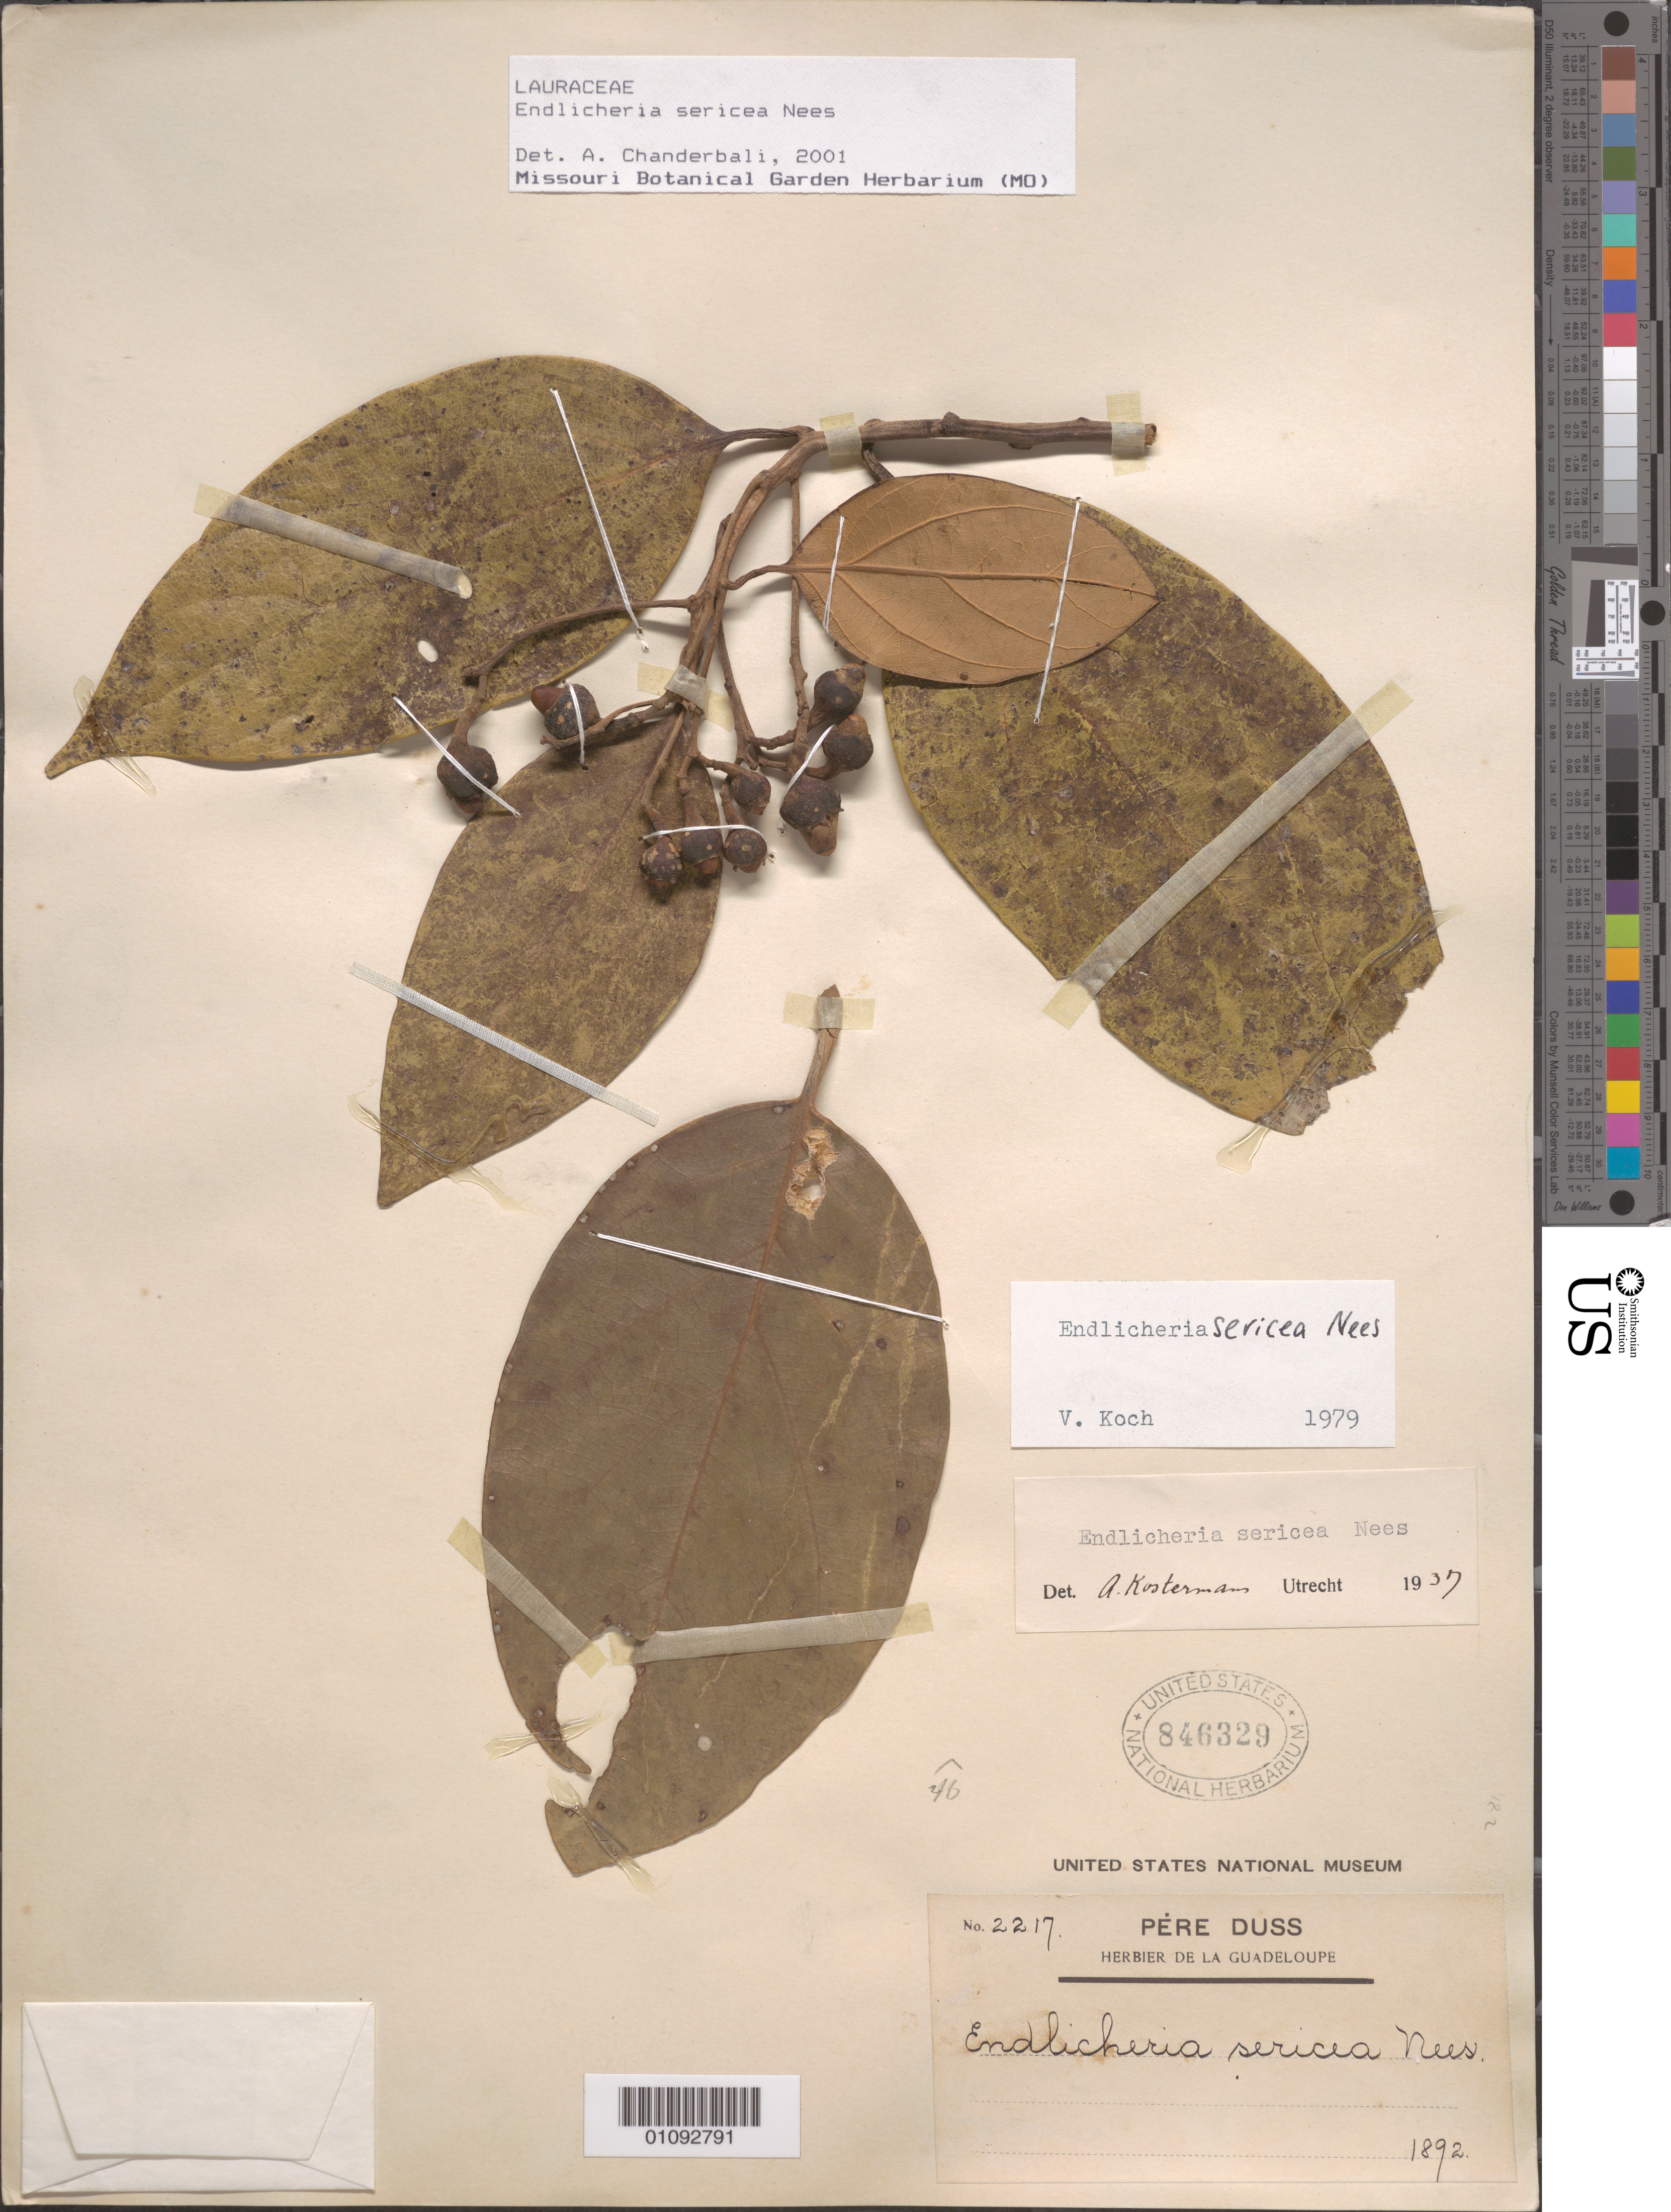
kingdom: Plantae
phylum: Tracheophyta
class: Magnoliopsida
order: Laurales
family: Lauraceae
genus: Endlicheria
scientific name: Endlicheria sericea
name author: Nees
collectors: Père Duss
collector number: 2217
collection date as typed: Nov 1892 and -- Jun 1893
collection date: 1892-11,1893-06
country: Guadeloupe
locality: Woods by Zairn Peirnes River in Guadeloupe in the Caribbean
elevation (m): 250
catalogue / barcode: US 846329